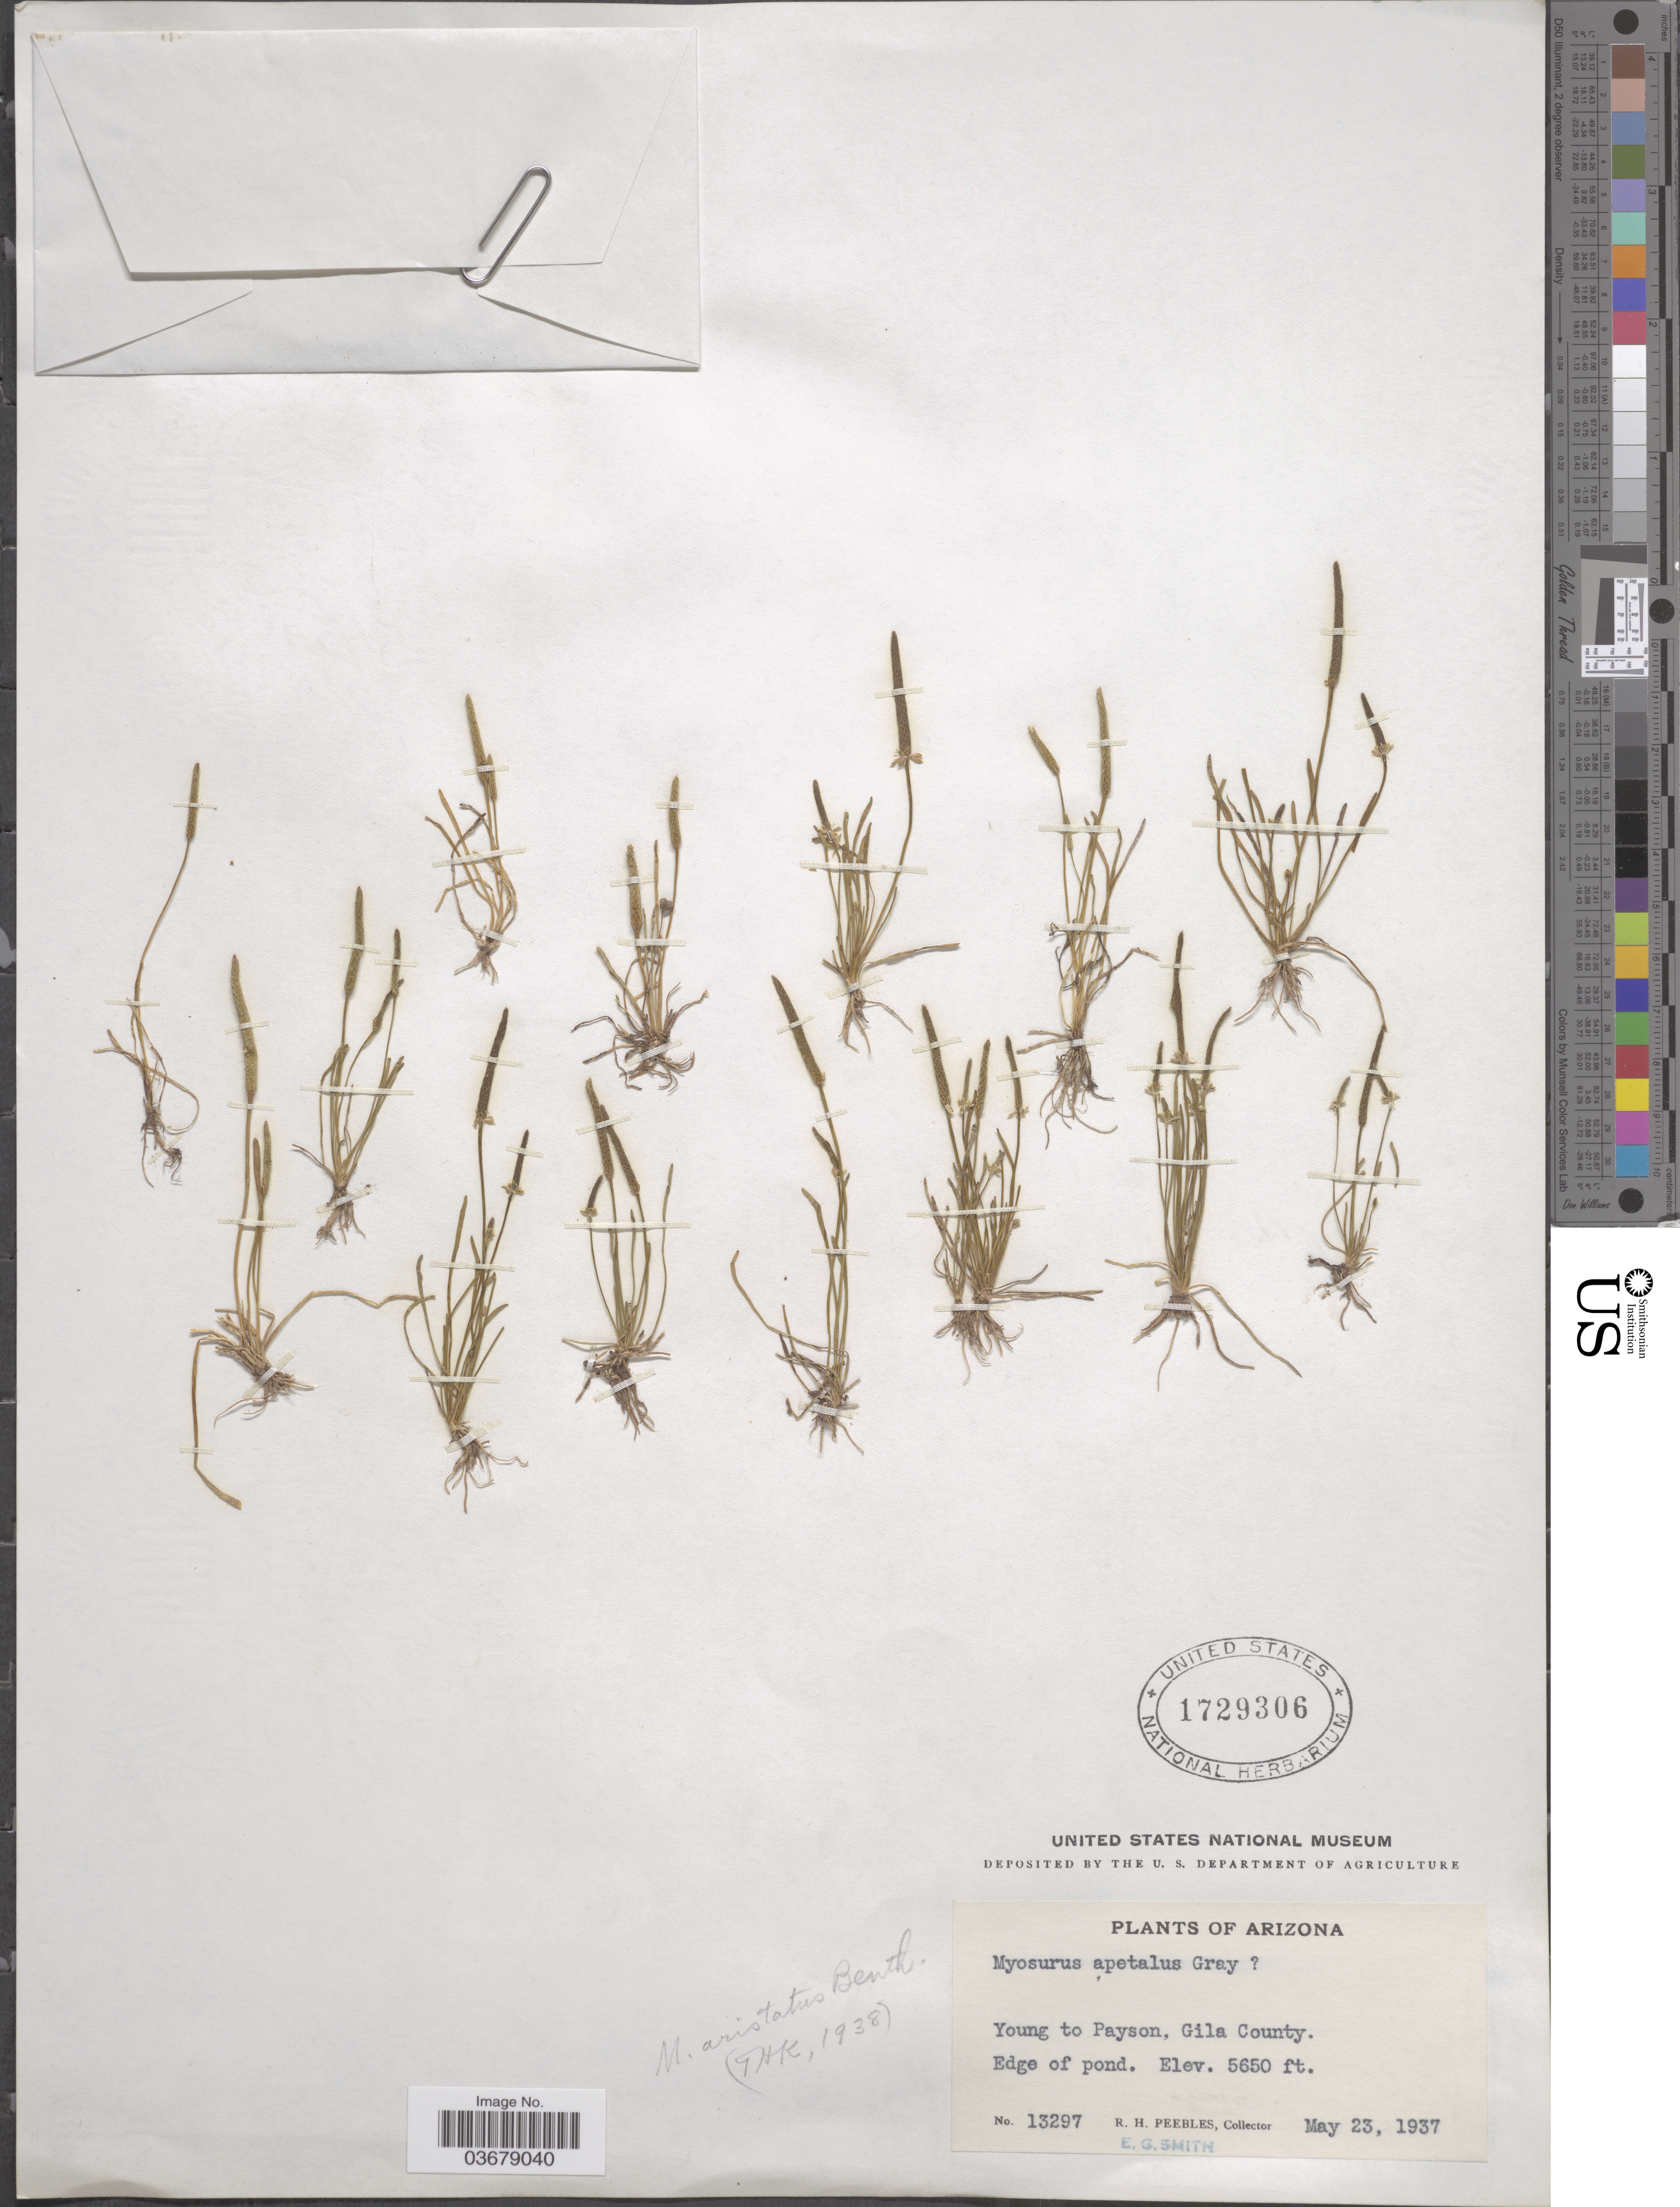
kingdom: Plantae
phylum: Tracheophyta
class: Magnoliopsida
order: Ranunculales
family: Ranunculaceae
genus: Myosurus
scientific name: Myosurus aristatus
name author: Benth.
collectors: R. H. Peebles & E. G. Smith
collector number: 13297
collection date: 1937-05-23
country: United States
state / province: Arizona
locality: Young to Payson, Gilla County.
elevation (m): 1722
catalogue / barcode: US 1729306